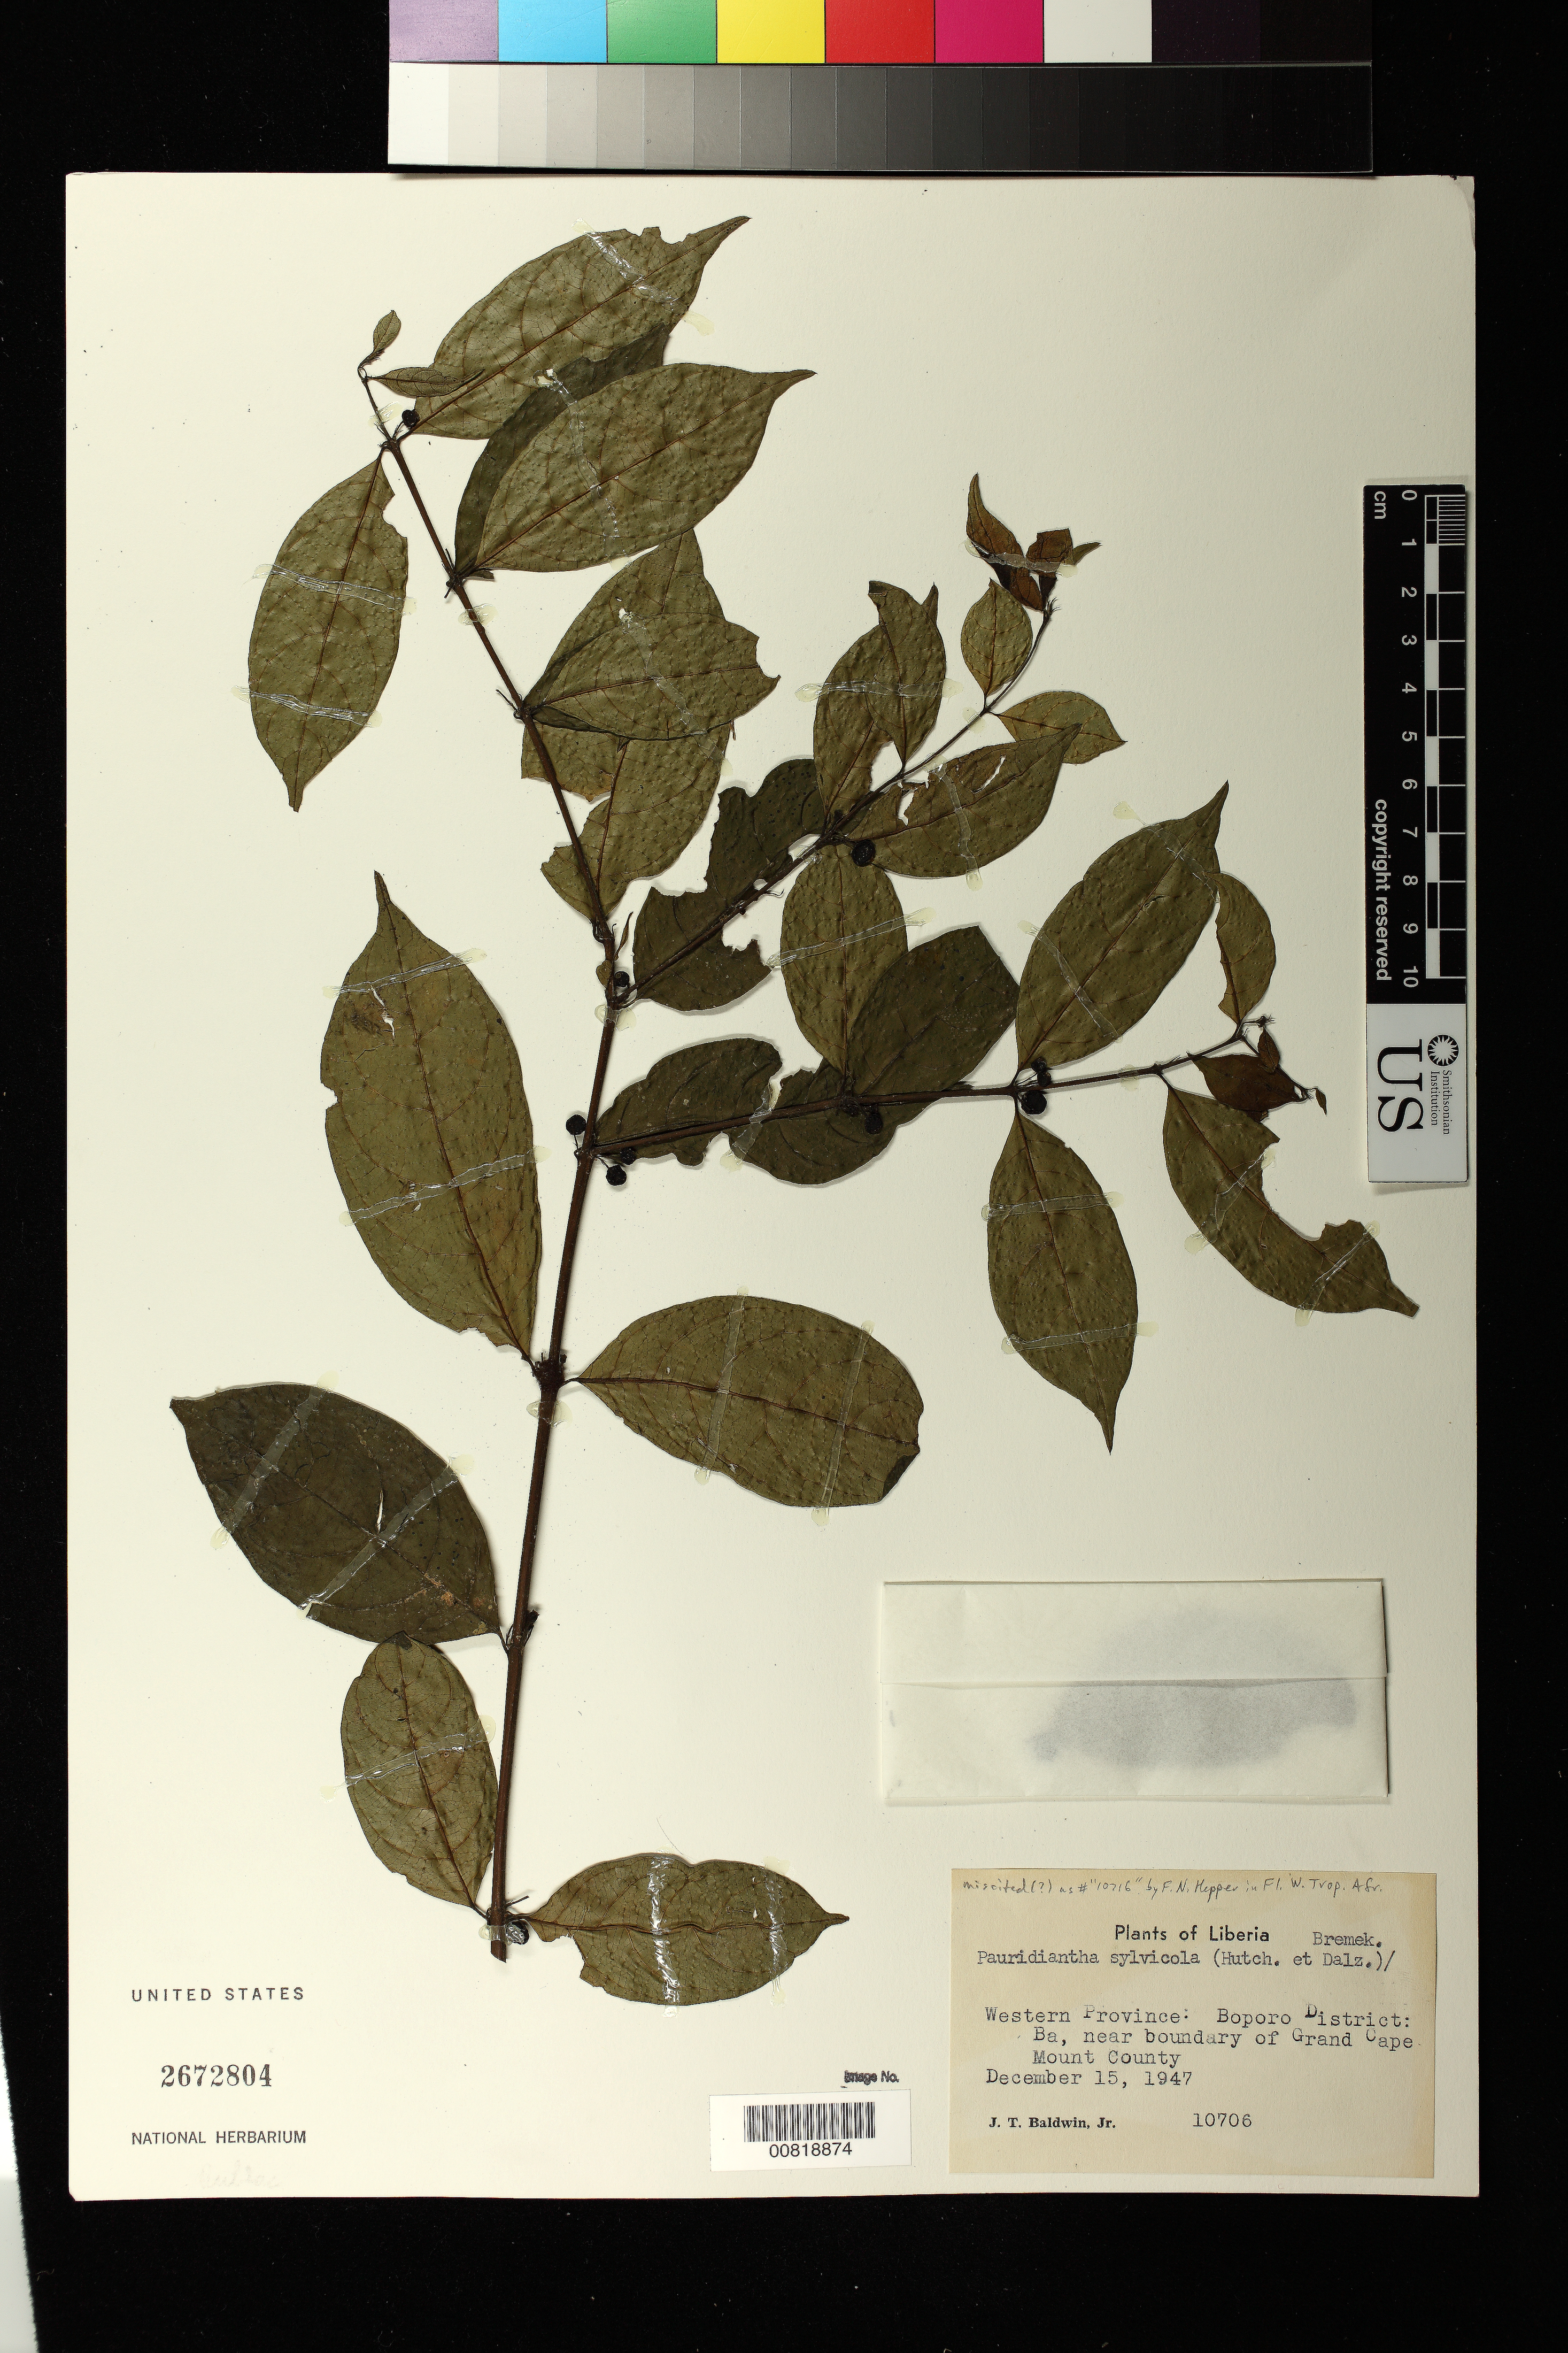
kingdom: Plantae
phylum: Tracheophyta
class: Magnoliopsida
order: Gentianales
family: Rubiaceae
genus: Pauridiantha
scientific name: Pauridiantha sylvicola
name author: (Hutch. & Dalziel) Bremek.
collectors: J. T. Baldwin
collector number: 10706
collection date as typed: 15 Dec 1947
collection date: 1947-12-15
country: Liberia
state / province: Gbarpolu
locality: Western Province: Boporo District, Ba, near boundary of Grand Cape Mount County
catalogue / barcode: US 2672804